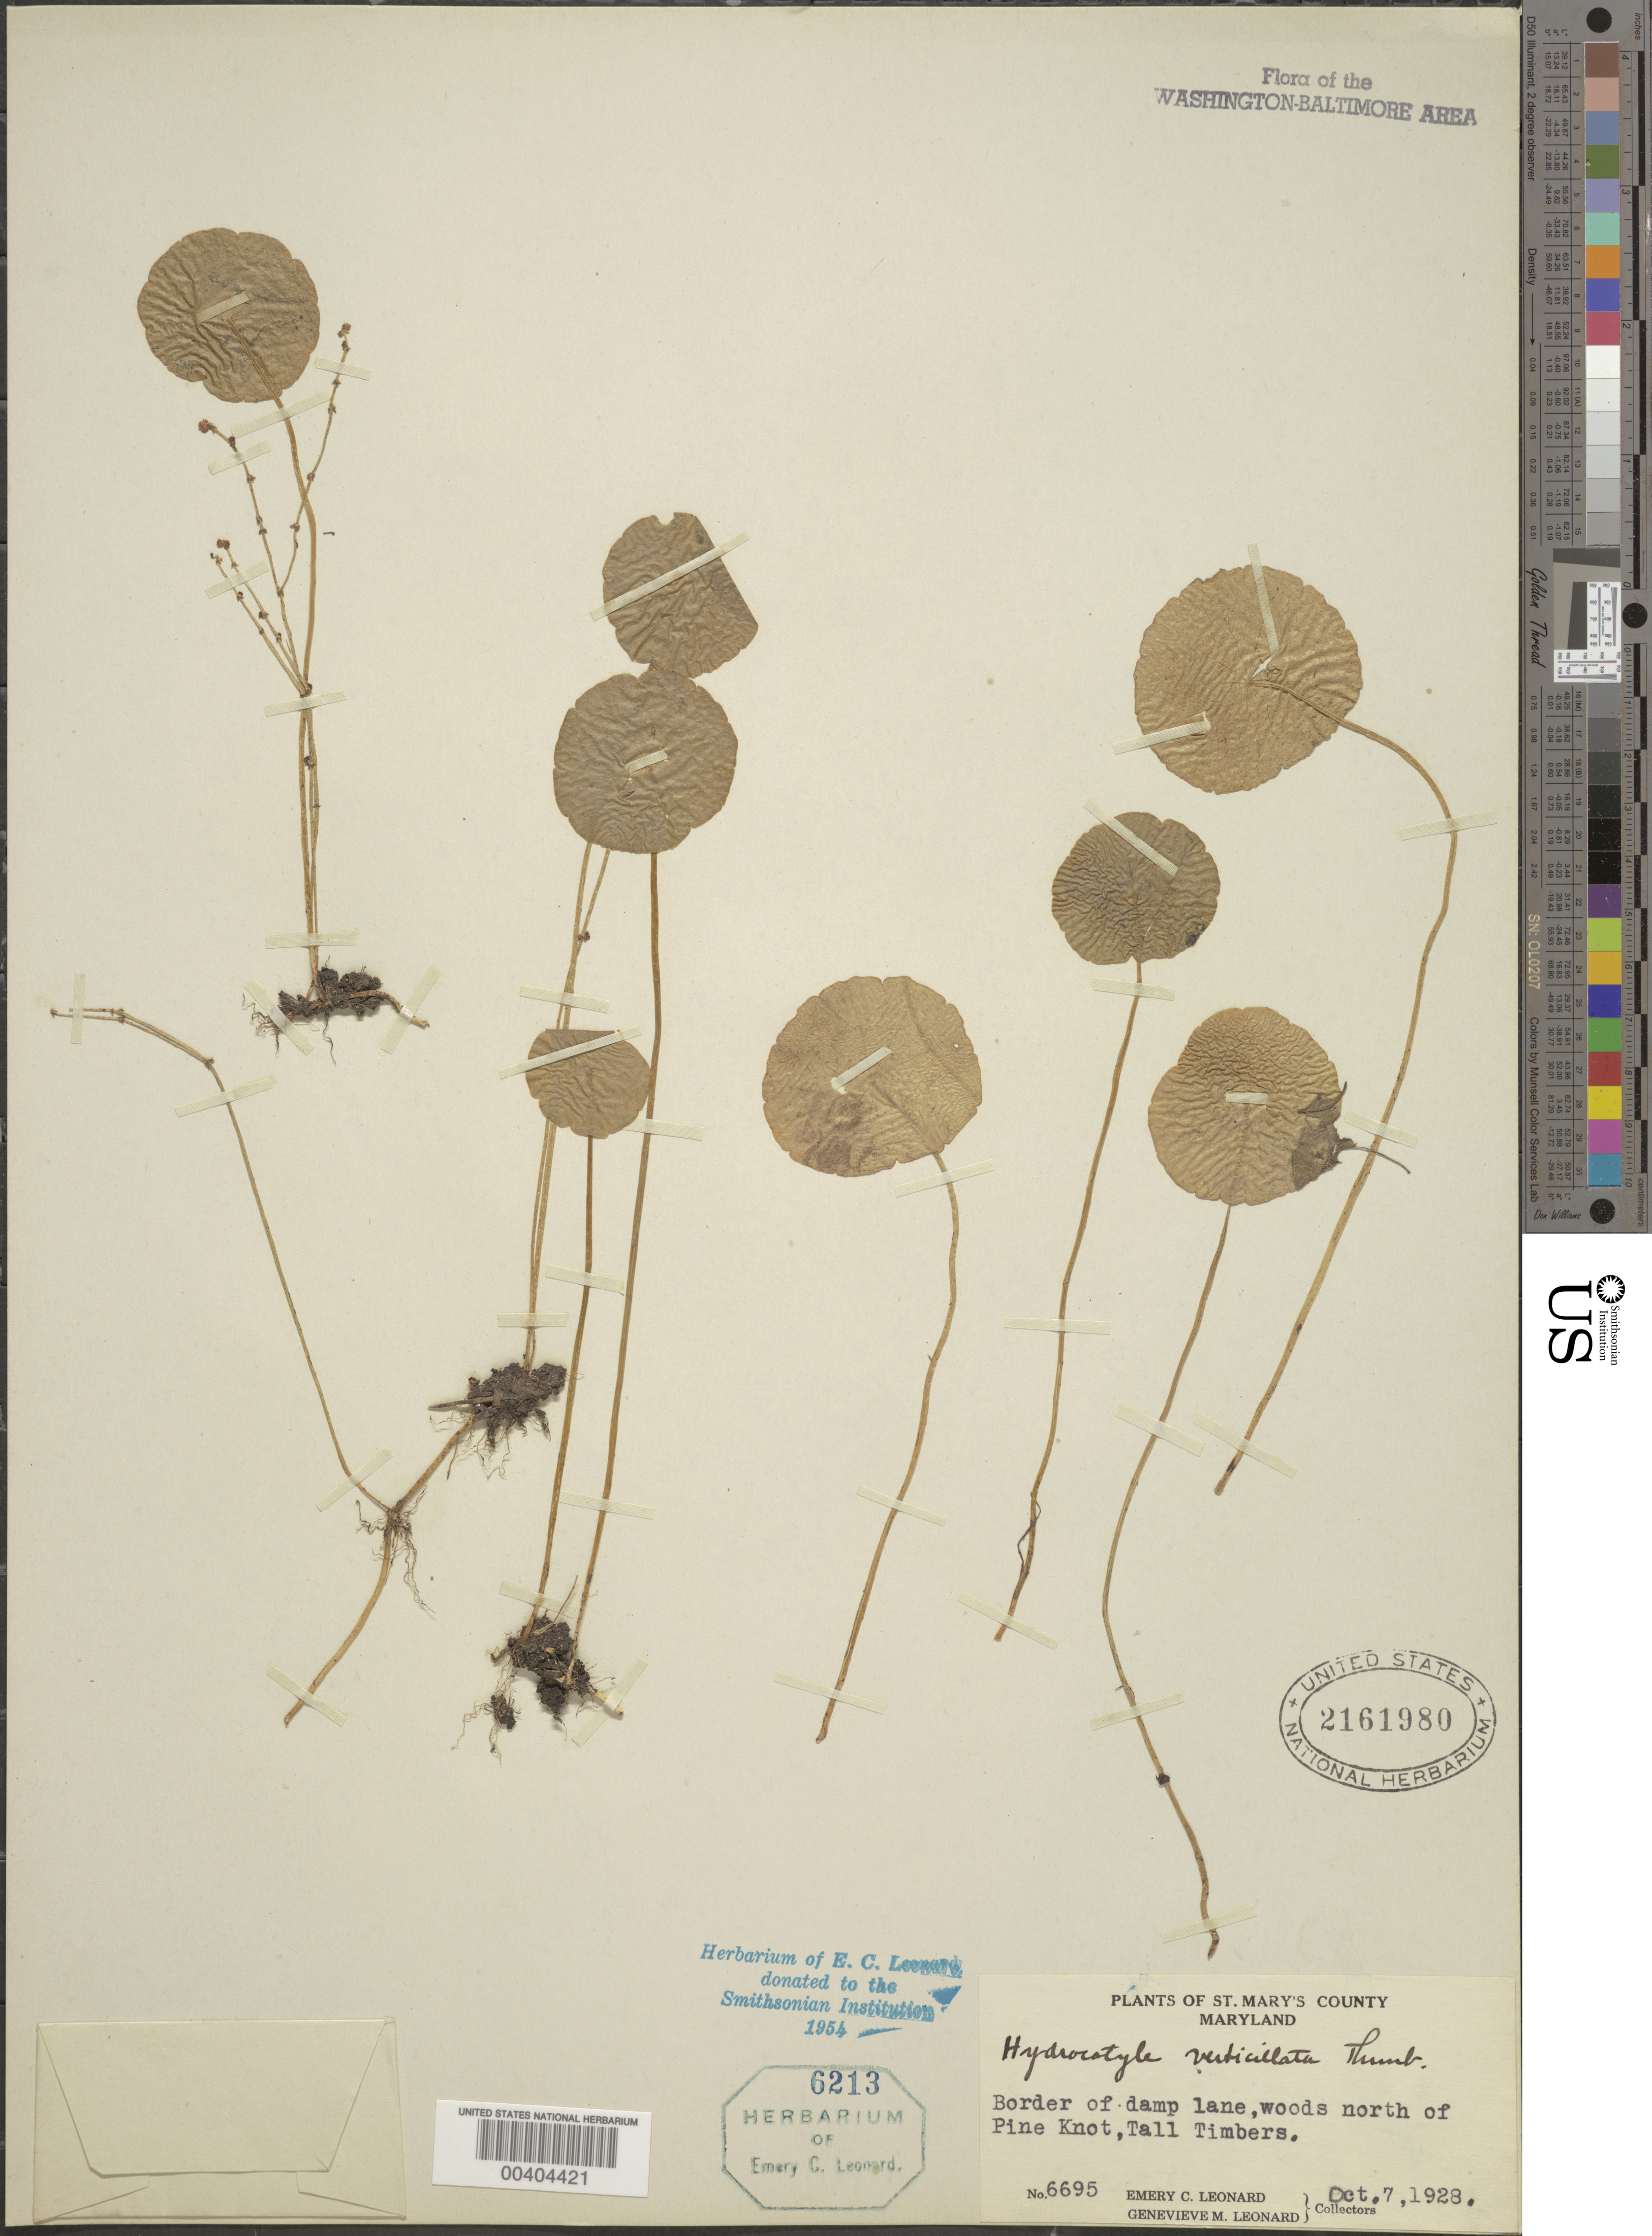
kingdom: Plantae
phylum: Tracheophyta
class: Magnoliopsida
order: Apiales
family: Araliaceae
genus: Hydrocotyle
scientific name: Hydrocotyle verticillata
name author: Thunb.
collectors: E. C. Leonard & G. M. Leonard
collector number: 6695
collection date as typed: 07 Oct 1928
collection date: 1928-10-07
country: United States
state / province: Maryland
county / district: St. Mary's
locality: North of Pine Knot, Tall Timbers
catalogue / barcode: US 2161980